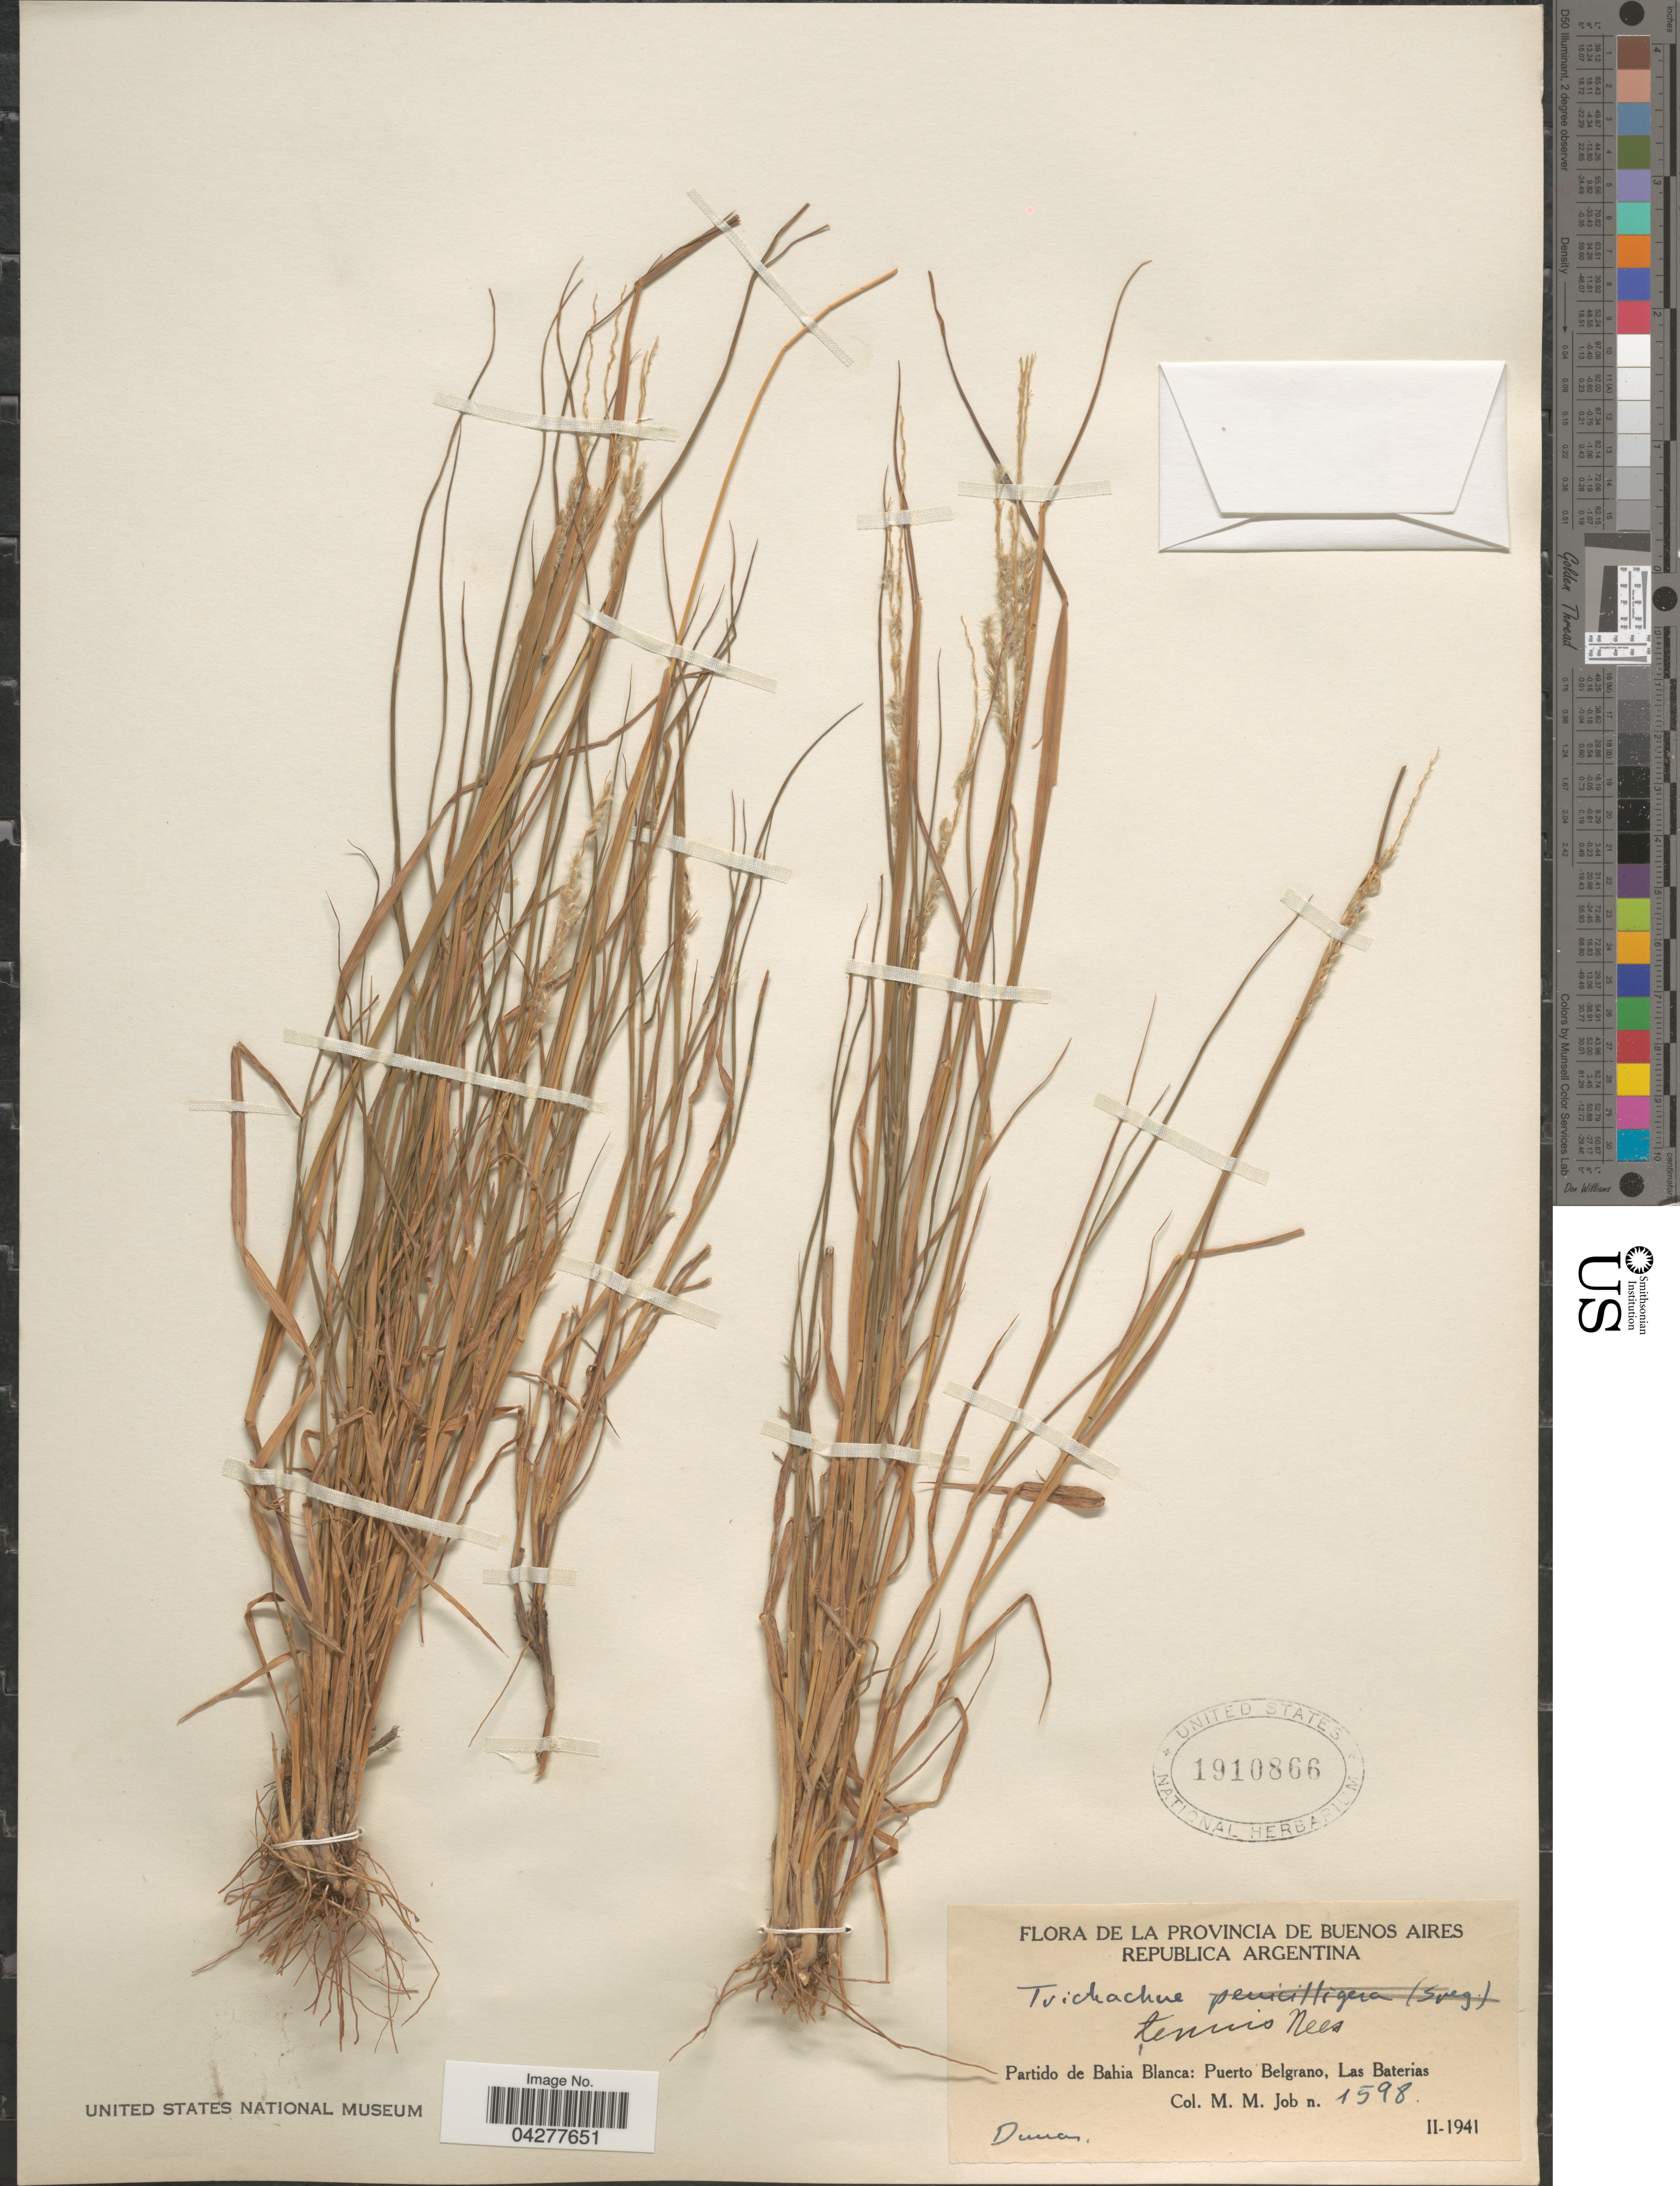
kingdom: Plantae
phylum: Tracheophyta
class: Liliopsida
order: Poales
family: Poaceae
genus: Digitaria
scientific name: Digitaria sp.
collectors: M. Job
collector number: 1598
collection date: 1941-02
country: Argentina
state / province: Buenos Aires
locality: Partido de Bahia Blanca: Puerto Belgrano, Las Baterias.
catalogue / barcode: US 1910866